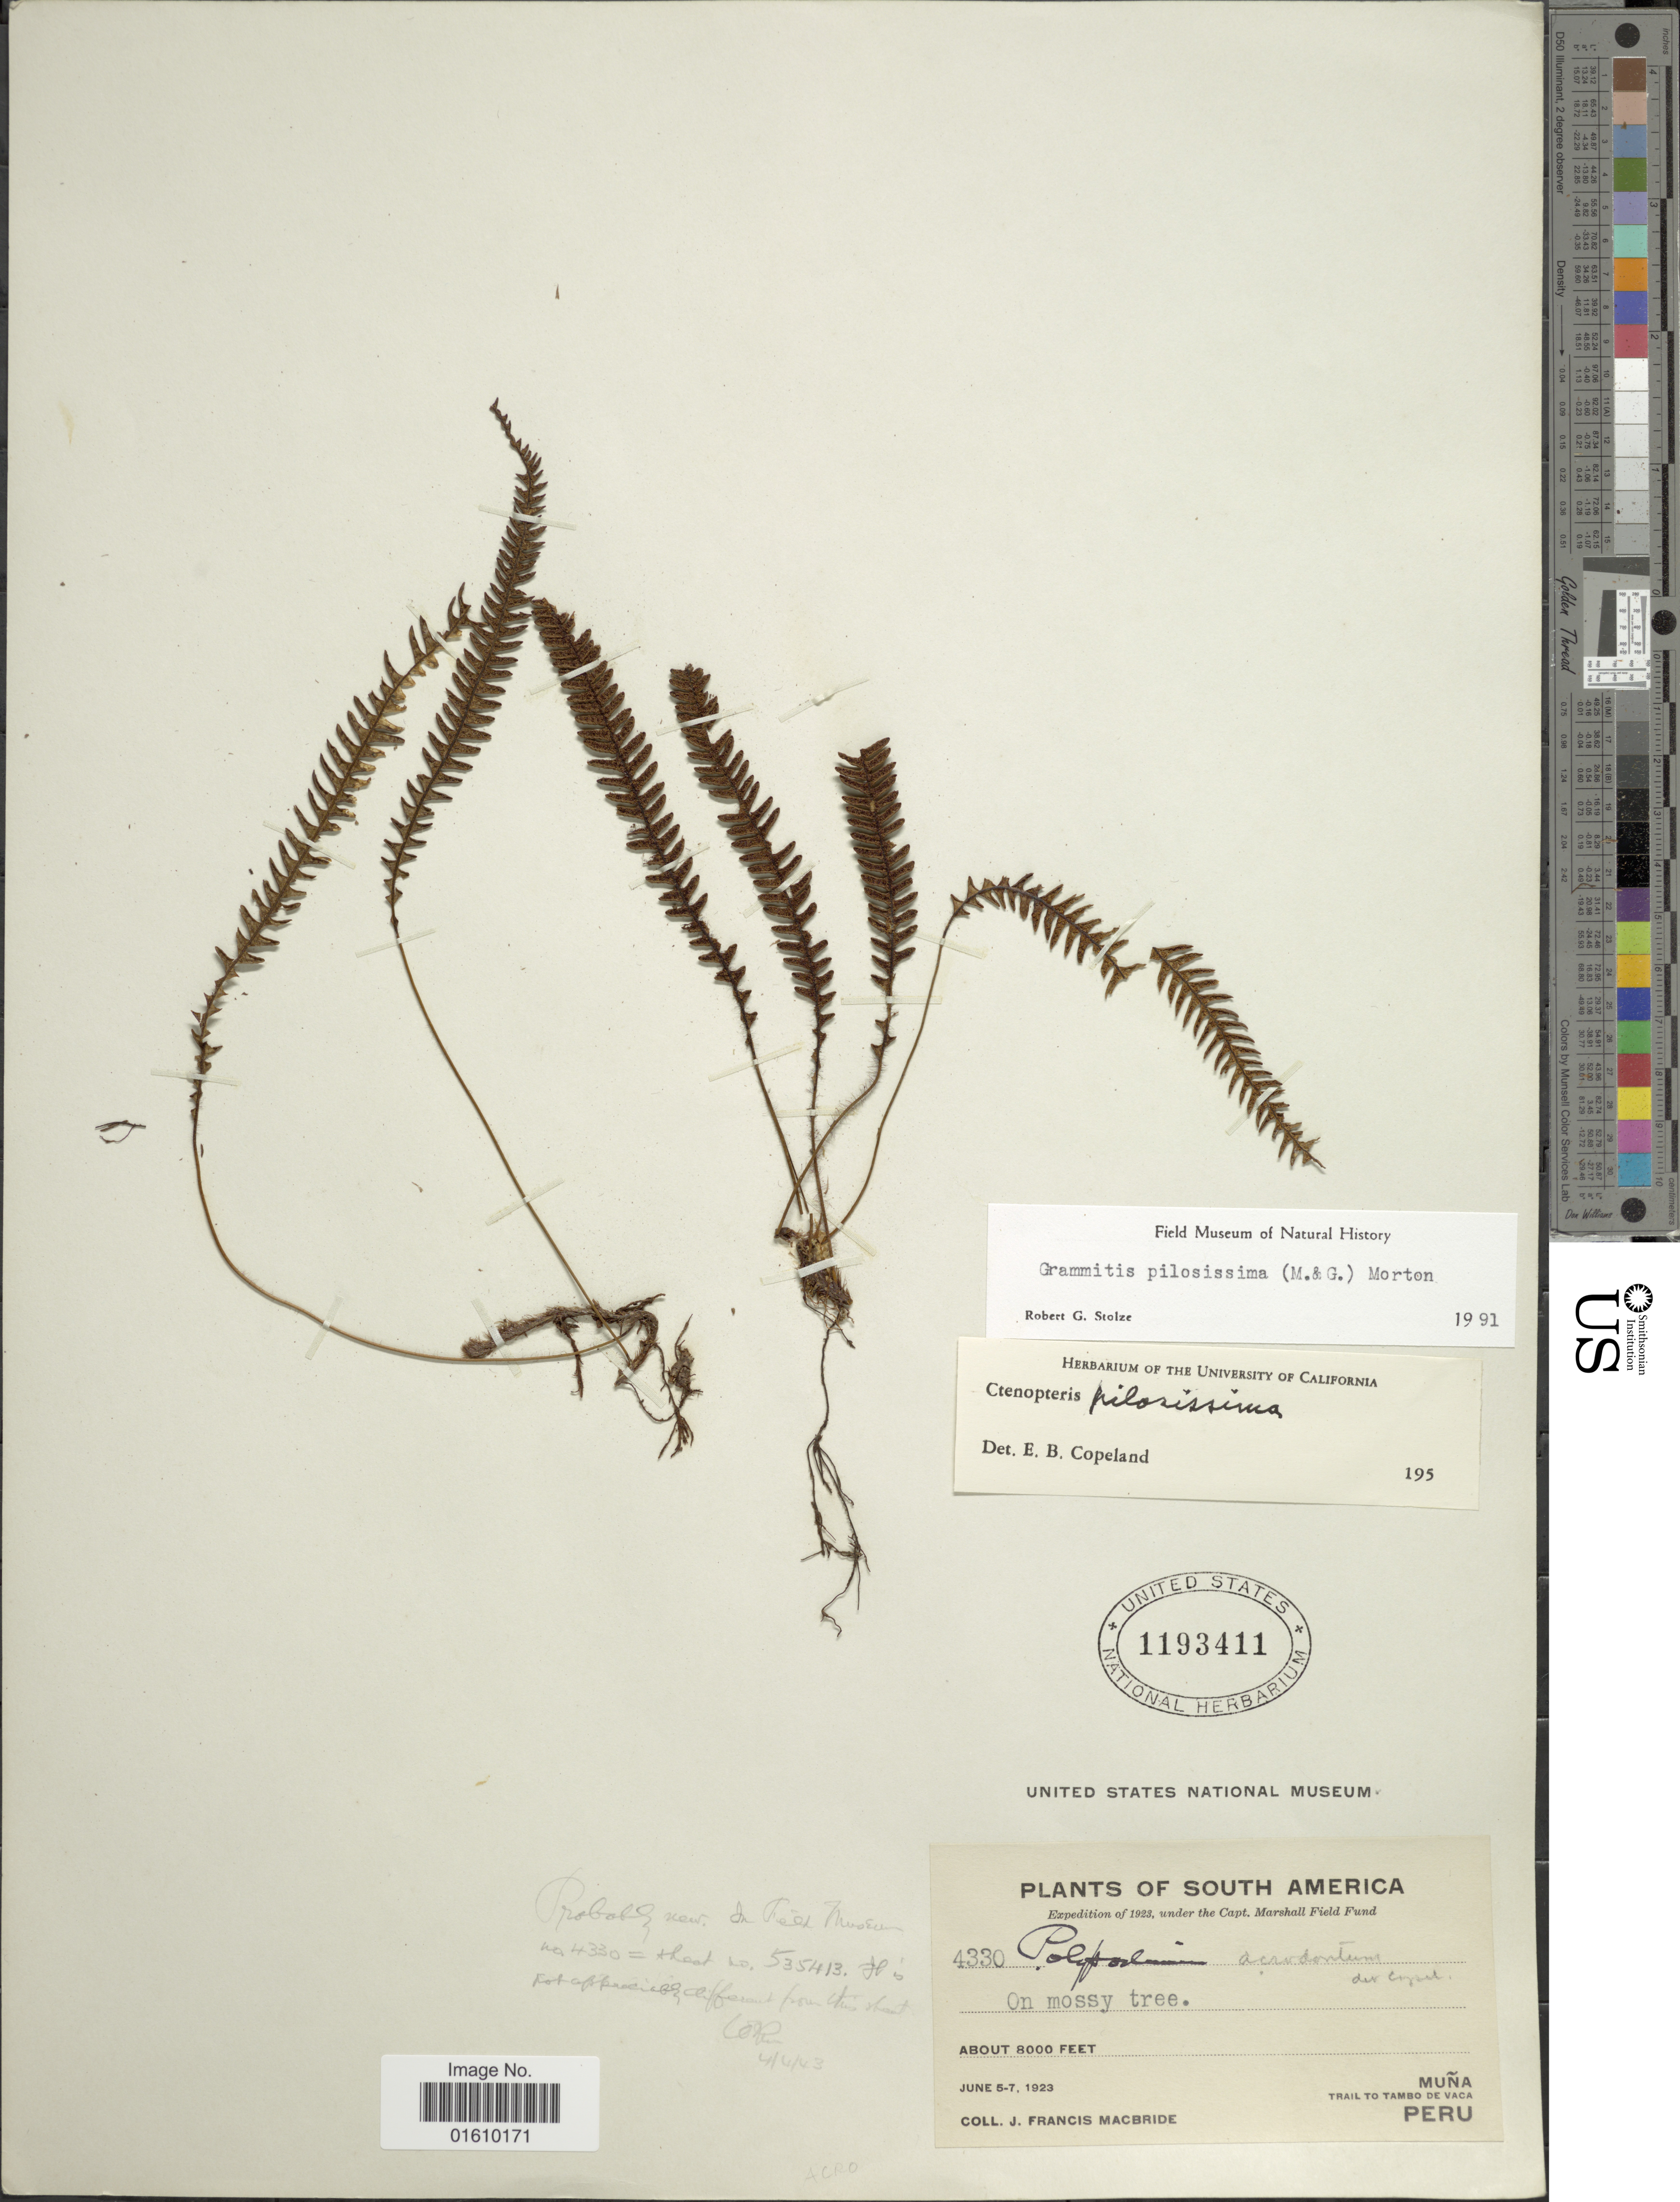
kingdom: Plantae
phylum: Tracheophyta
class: Polypodiopsida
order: Polypodiales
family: Polypodiaceae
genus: Melpomene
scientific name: Melpomene pilosissima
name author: (M. Martens & Galeotti) A.R. Sm. & R.C. Moran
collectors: J. F. Macbride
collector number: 4330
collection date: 1923-06-05/1923-06-07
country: Peru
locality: South America, Muña, Trail to Tambo de Vaca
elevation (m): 2438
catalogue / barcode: US 1193411